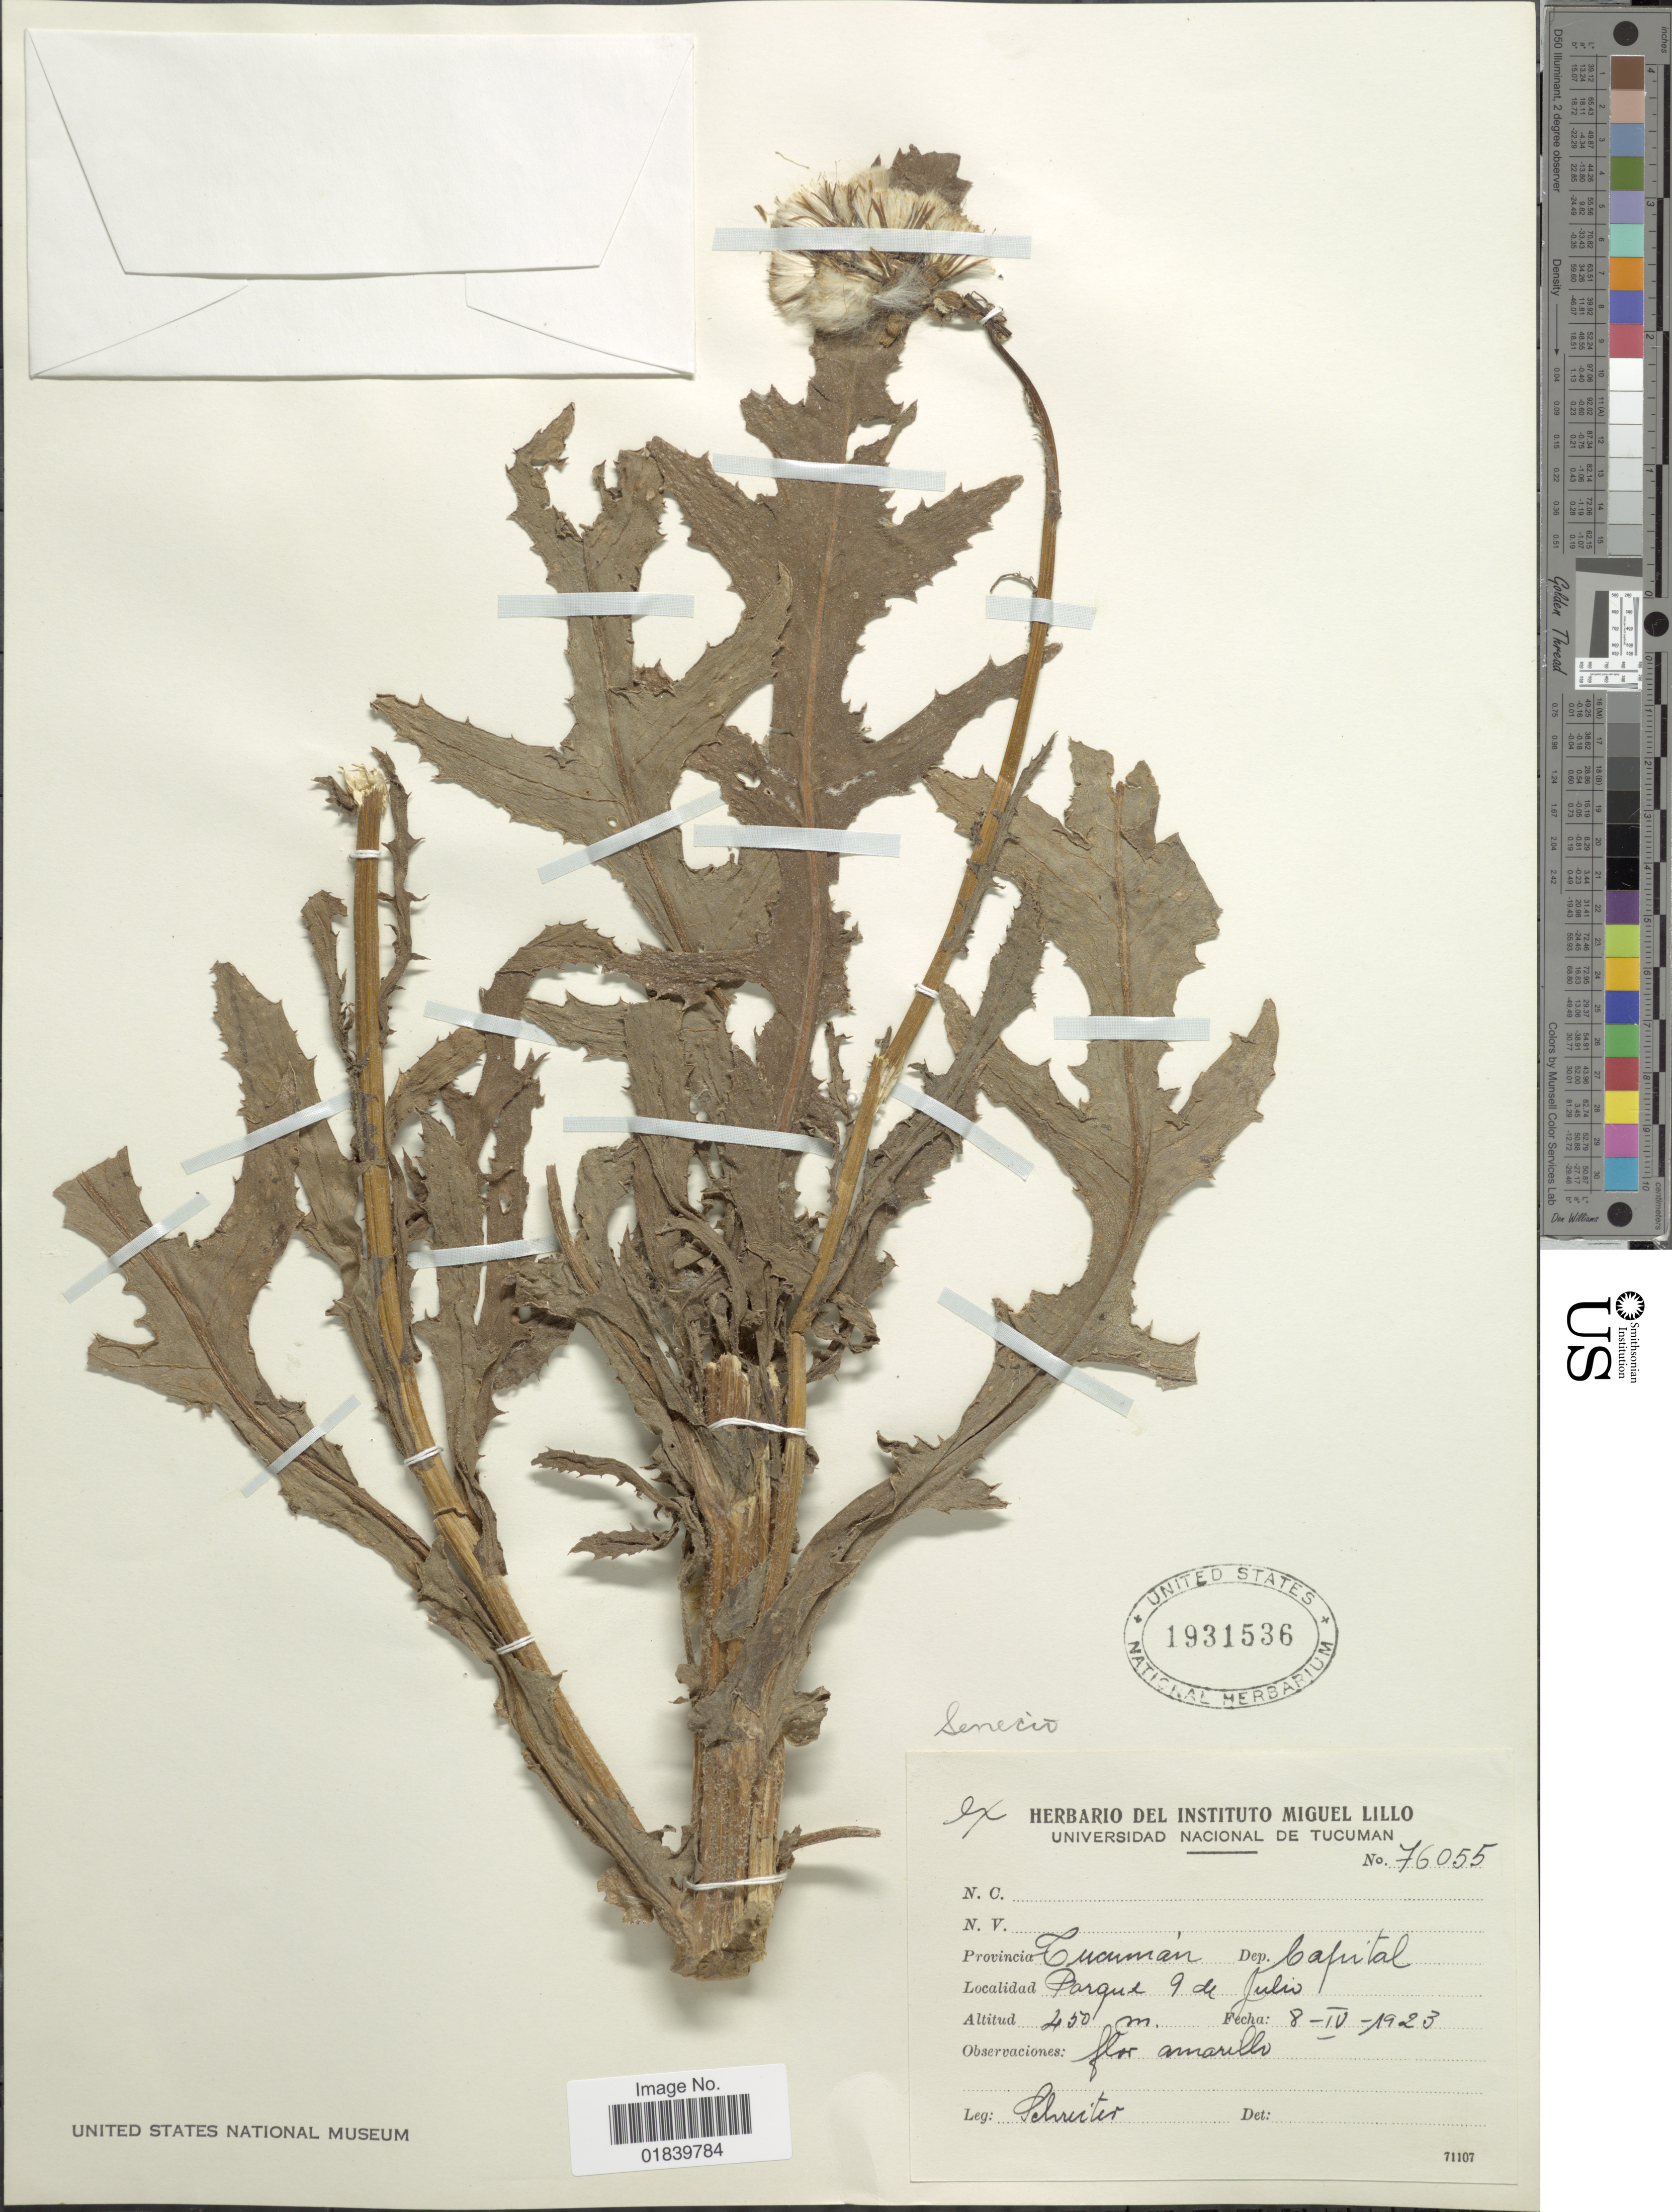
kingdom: Plantae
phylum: Tracheophyta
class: Magnoliopsida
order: Asterales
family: Asteraceae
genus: Senecio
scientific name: Senecio sp.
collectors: -. Schreiter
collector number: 76055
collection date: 1923-04-08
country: Argentina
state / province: Tucuman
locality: Provincia Tucuman, Dep Capital. Parque 9 de Julio.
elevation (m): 450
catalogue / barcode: US 1931536